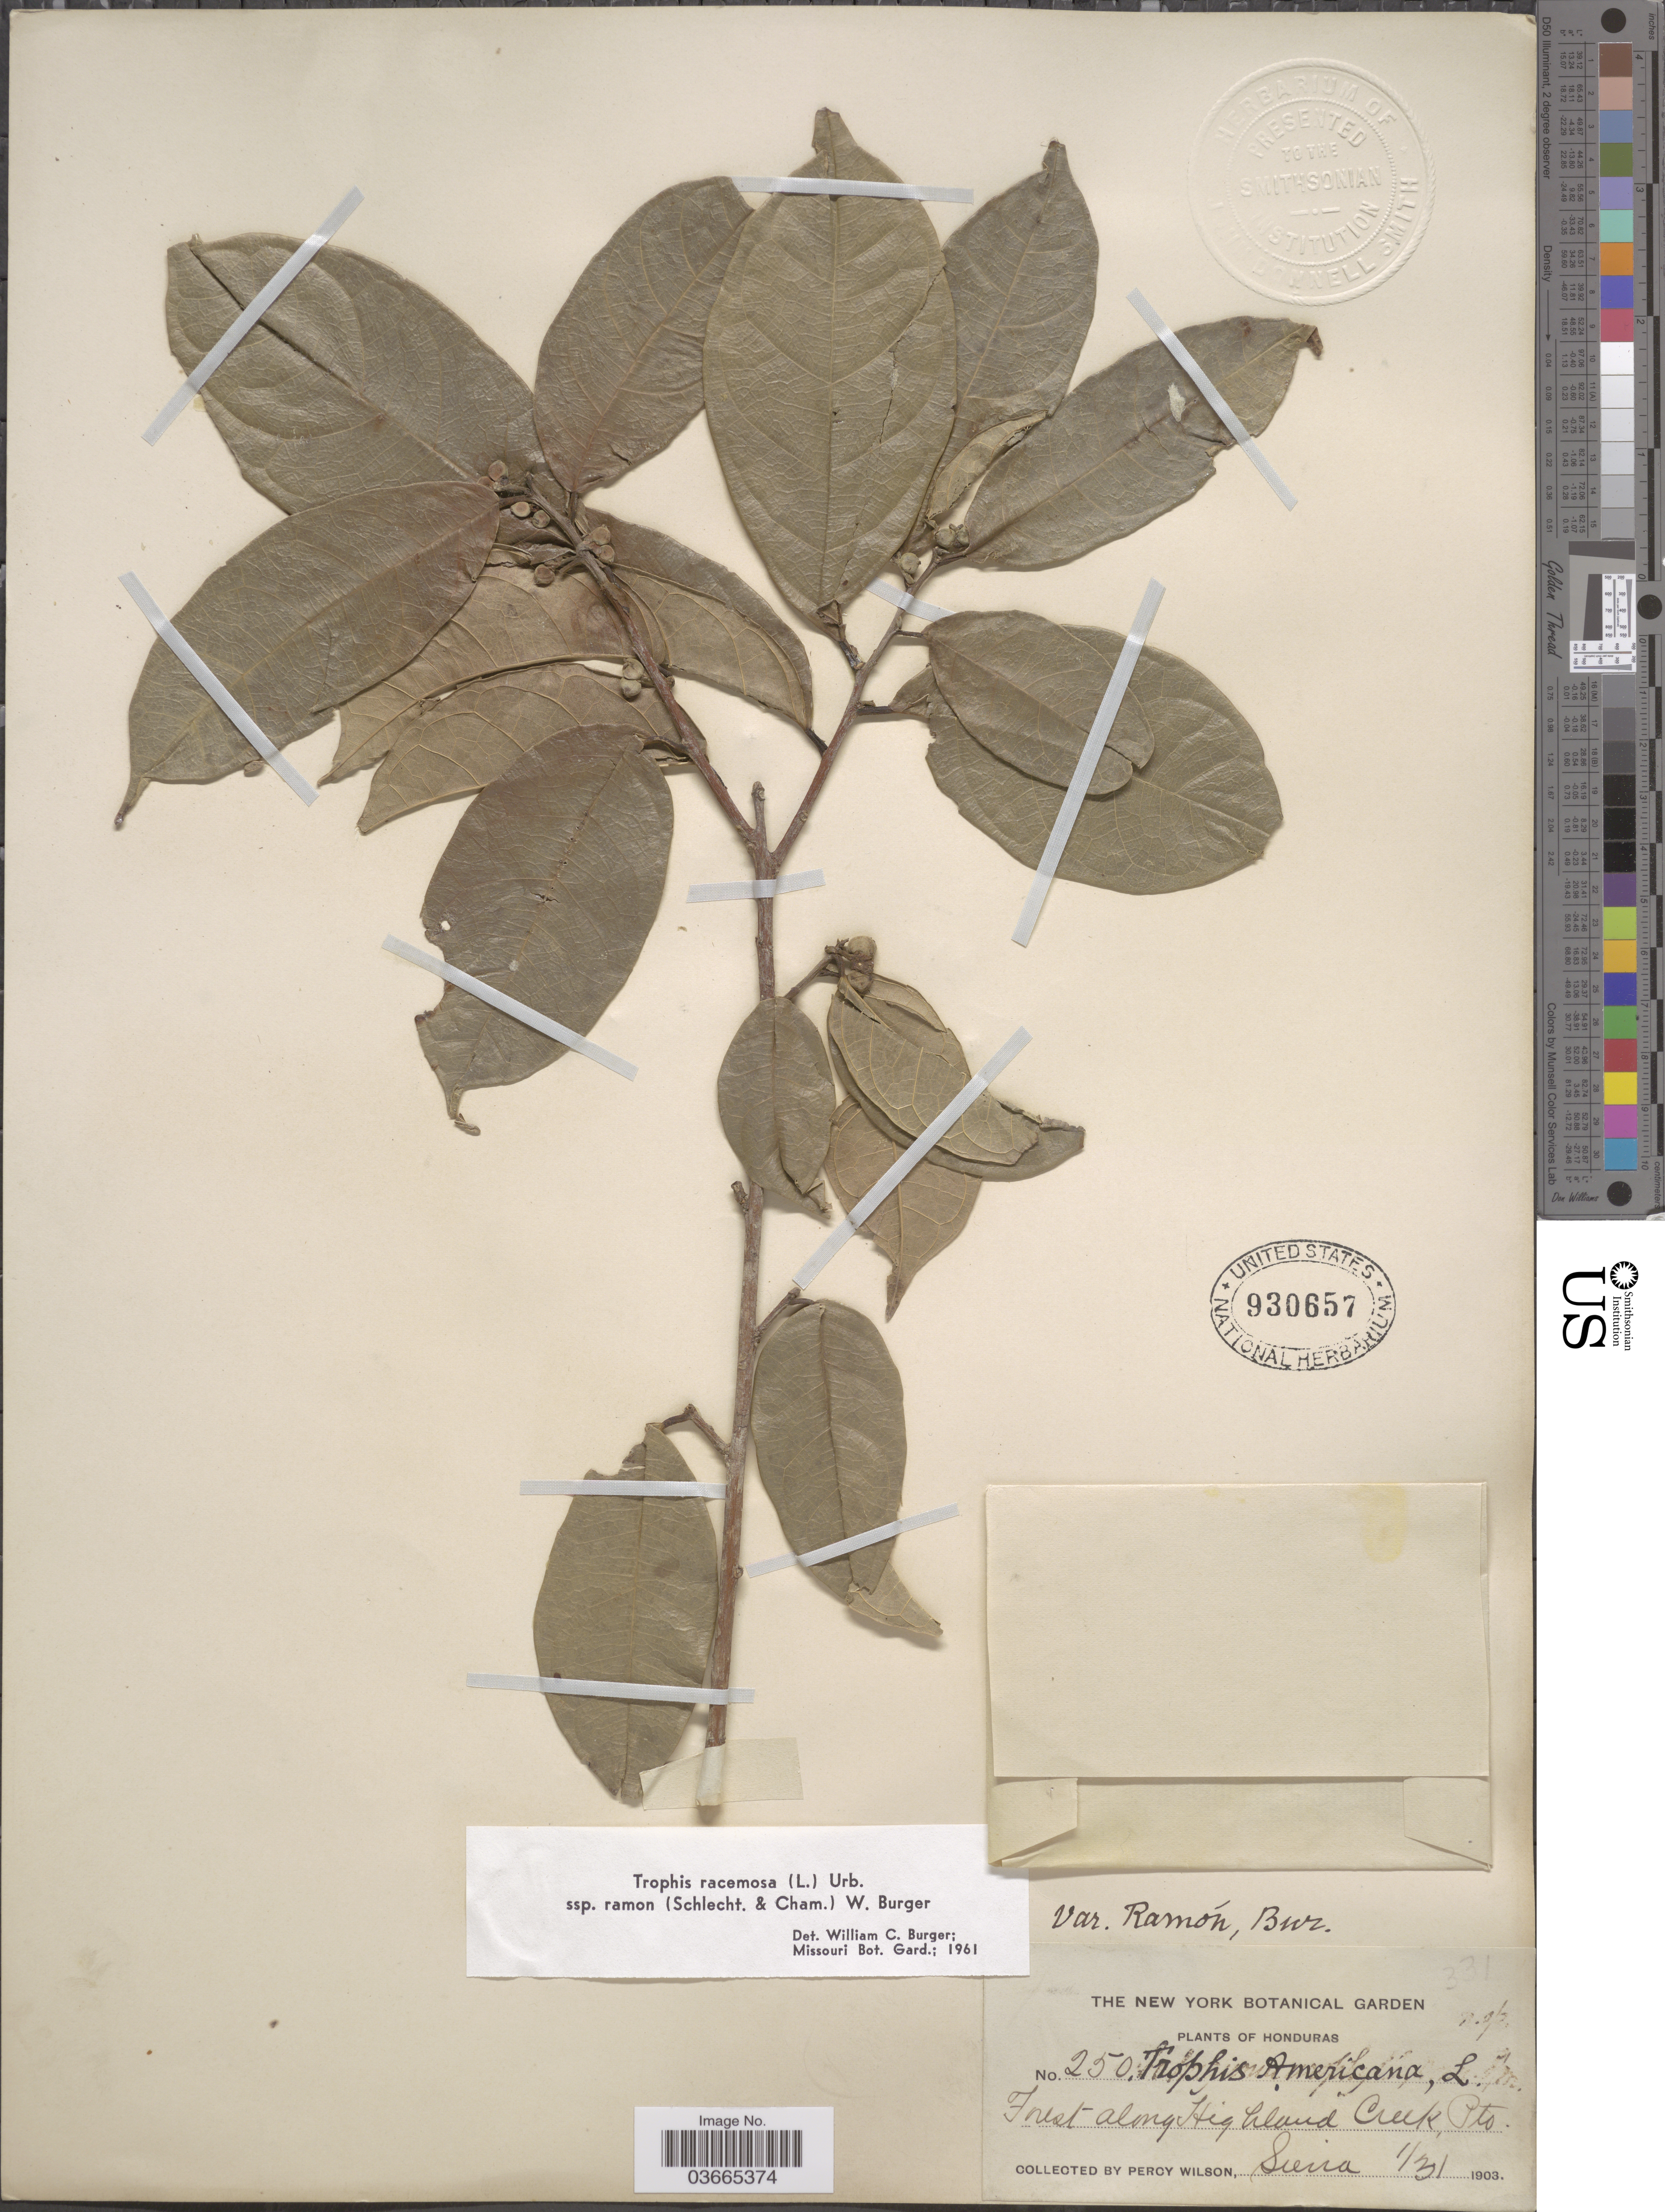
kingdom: Plantae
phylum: Tracheophyta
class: Magnoliopsida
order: Rosales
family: Moraceae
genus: Trophis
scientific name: Trophis racemosa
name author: (L.) Urb.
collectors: P. Wilson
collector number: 250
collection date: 1903-01-31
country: Honduras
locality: Forest along Highland Creek, Pto. Sierra.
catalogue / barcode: US 930657